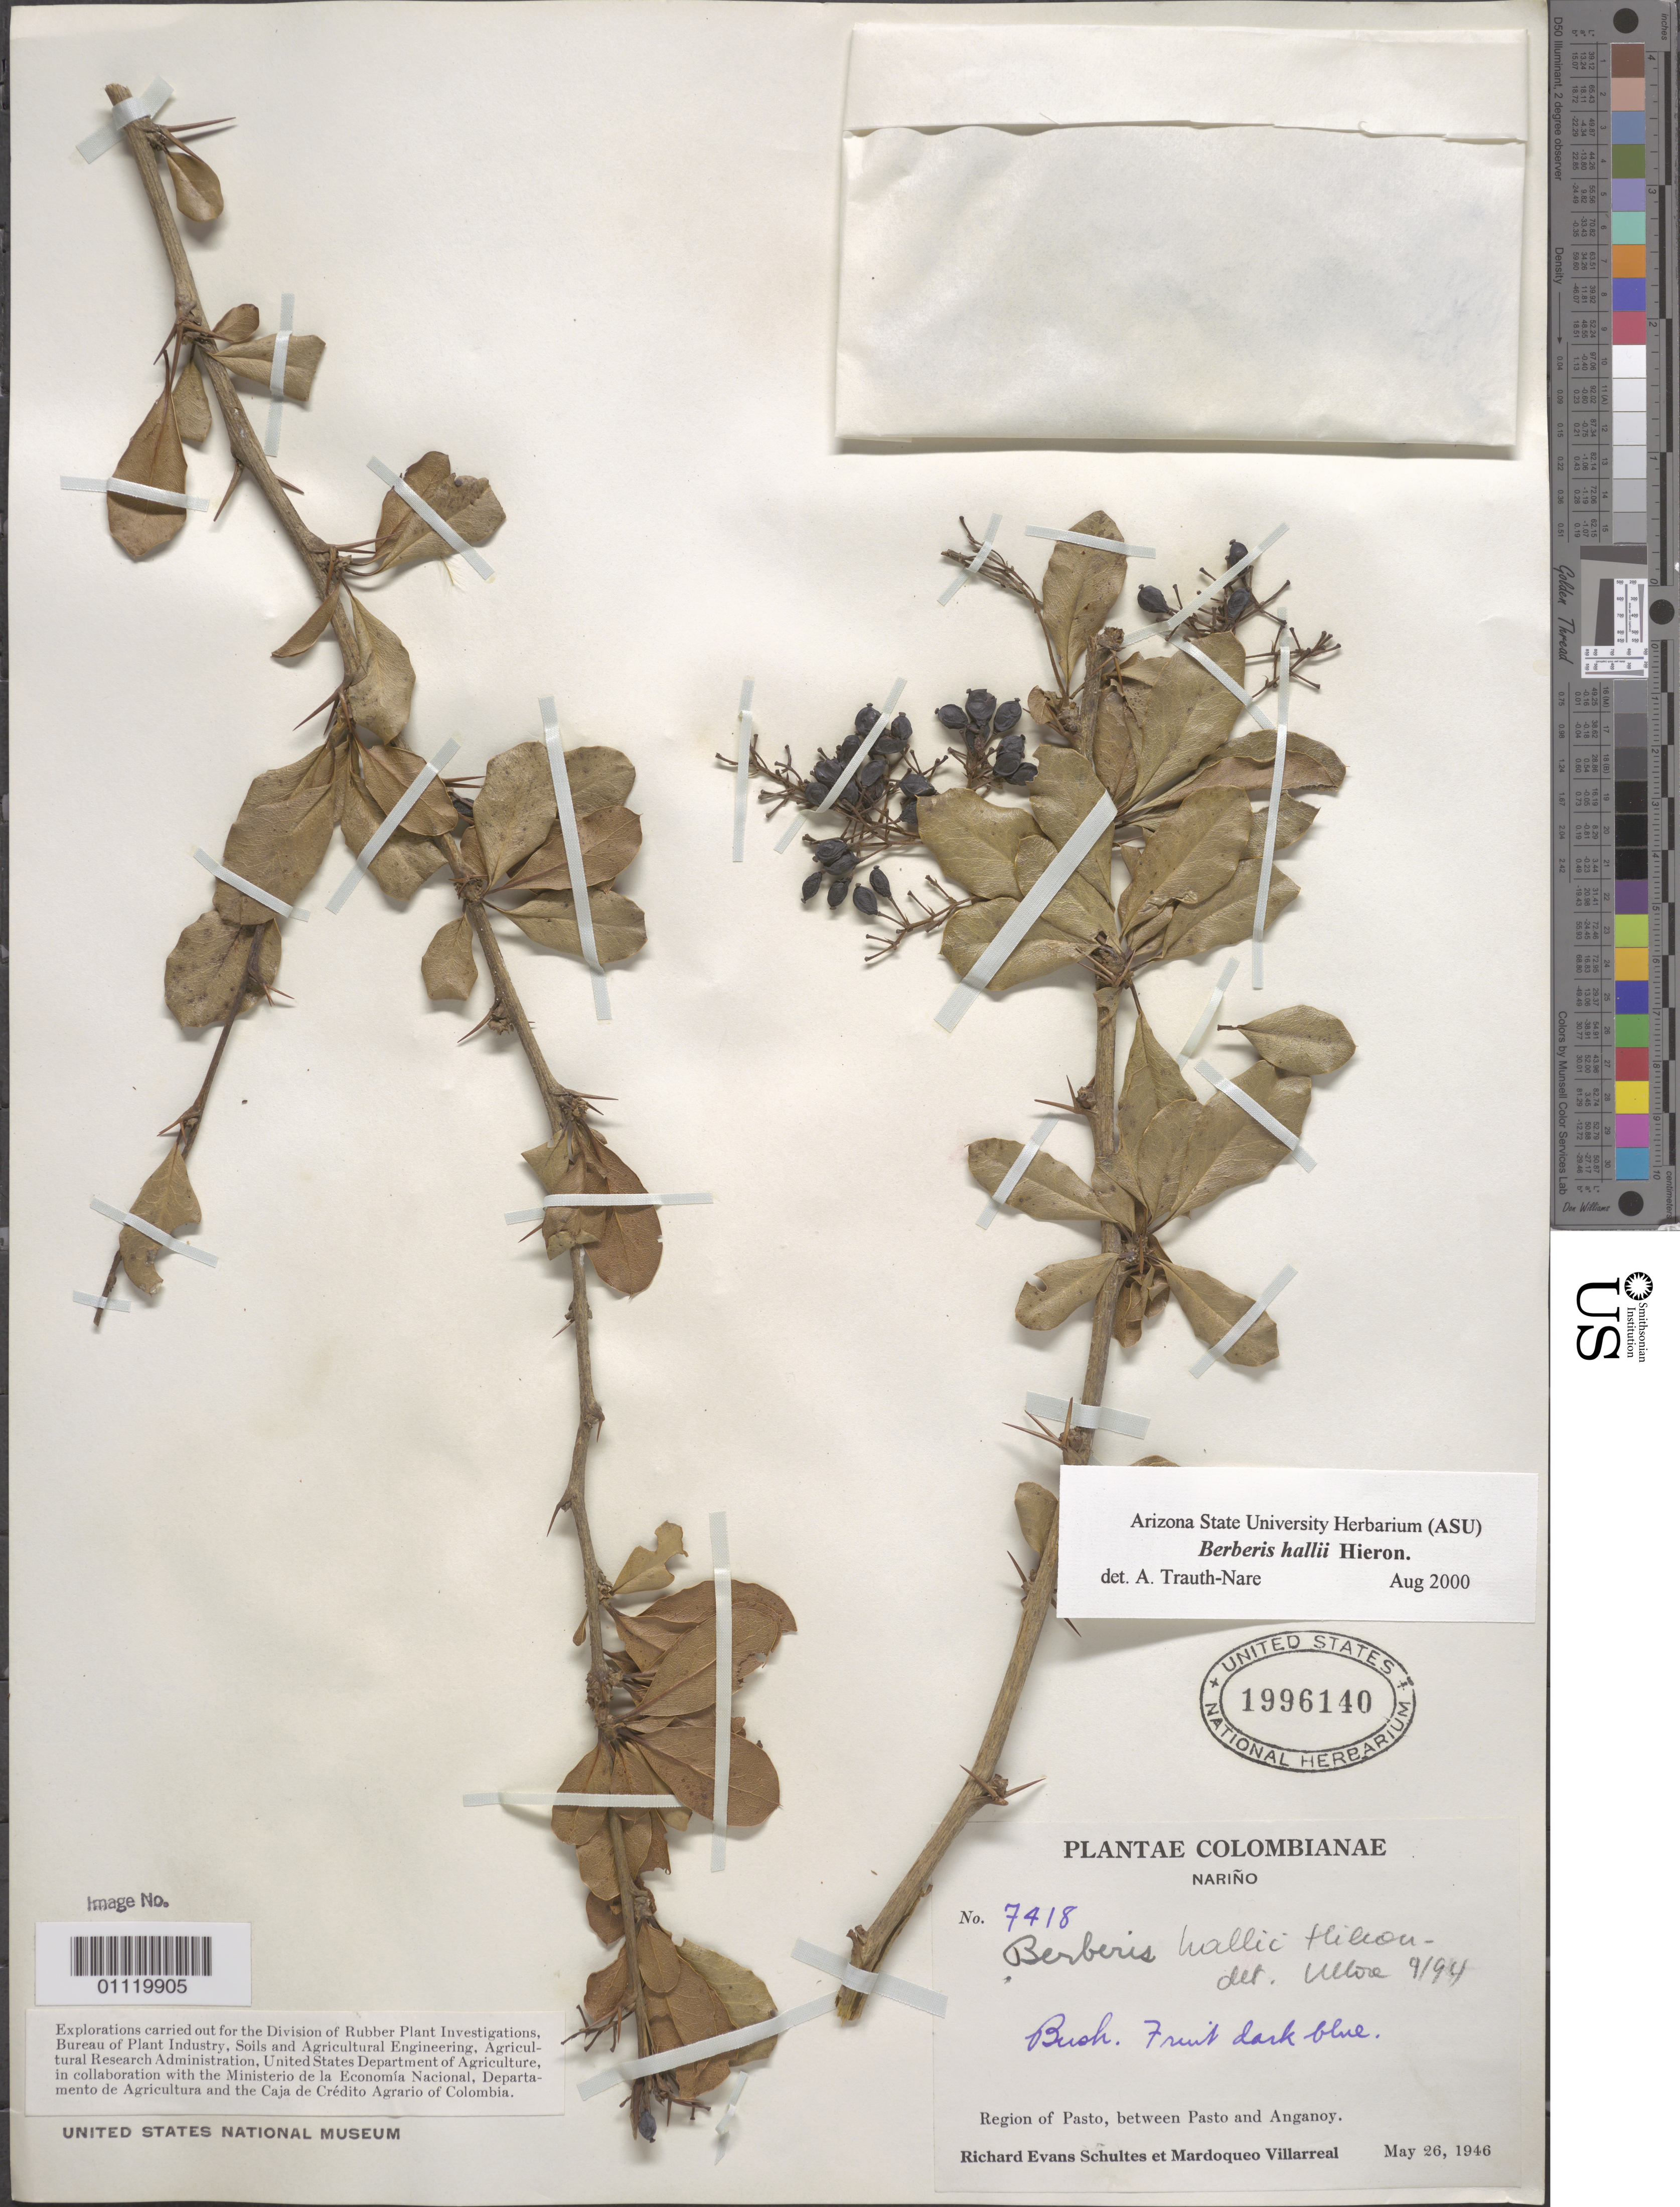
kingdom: Plantae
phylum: Tracheophyta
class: Magnoliopsida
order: Ranunculales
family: Berberidaceae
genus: Berberis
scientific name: Berberis hallii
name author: Hieron.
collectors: R. E. Schultes & M. Villarreal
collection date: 1946-05-26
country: Colombia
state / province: Nariño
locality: Pacific/Andes Region, Region of Pasto, between Pasto and Anganoy.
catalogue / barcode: US 1996140